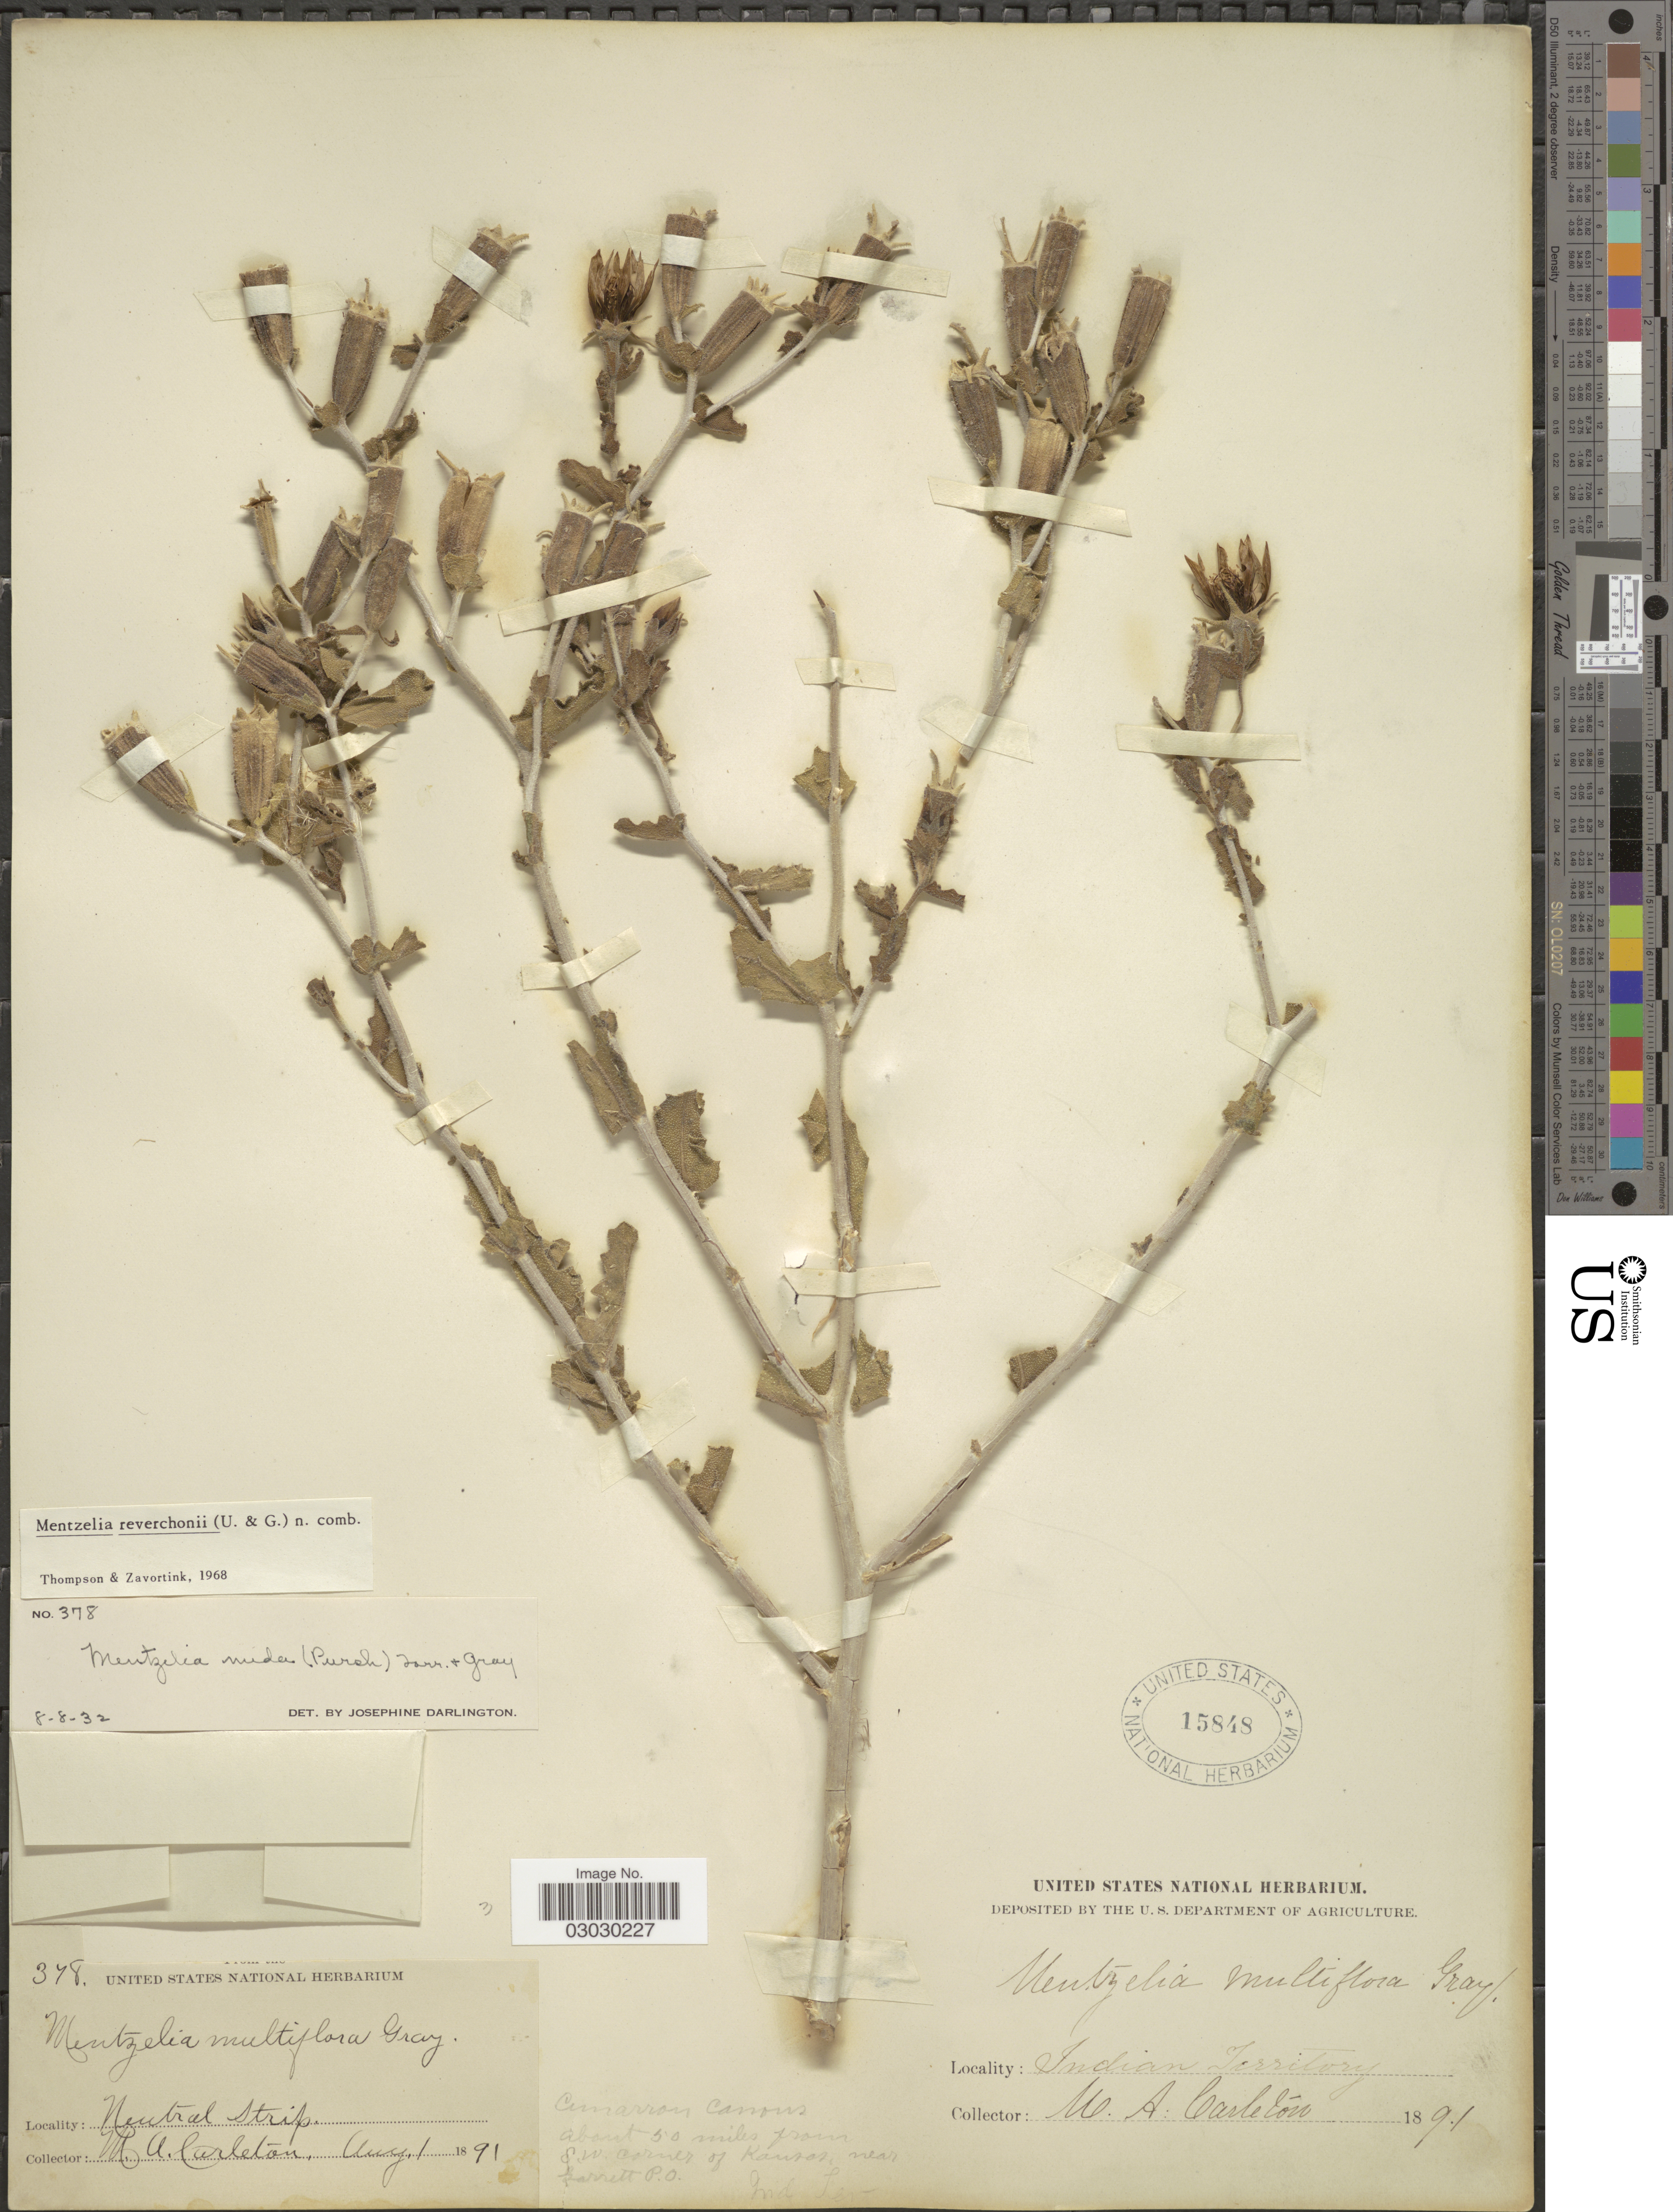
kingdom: Plantae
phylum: Tracheophyta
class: Magnoliopsida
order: Cornales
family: Loasaceae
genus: Mentzelia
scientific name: Mentzelia reverchonii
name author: (Urb.) H.J. Thomps. & Zavort.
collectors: M. A. Carleton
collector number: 378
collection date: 1891-08-01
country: United States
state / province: Oklahoma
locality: Neutral Strip, Indian Territory.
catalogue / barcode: US 15848